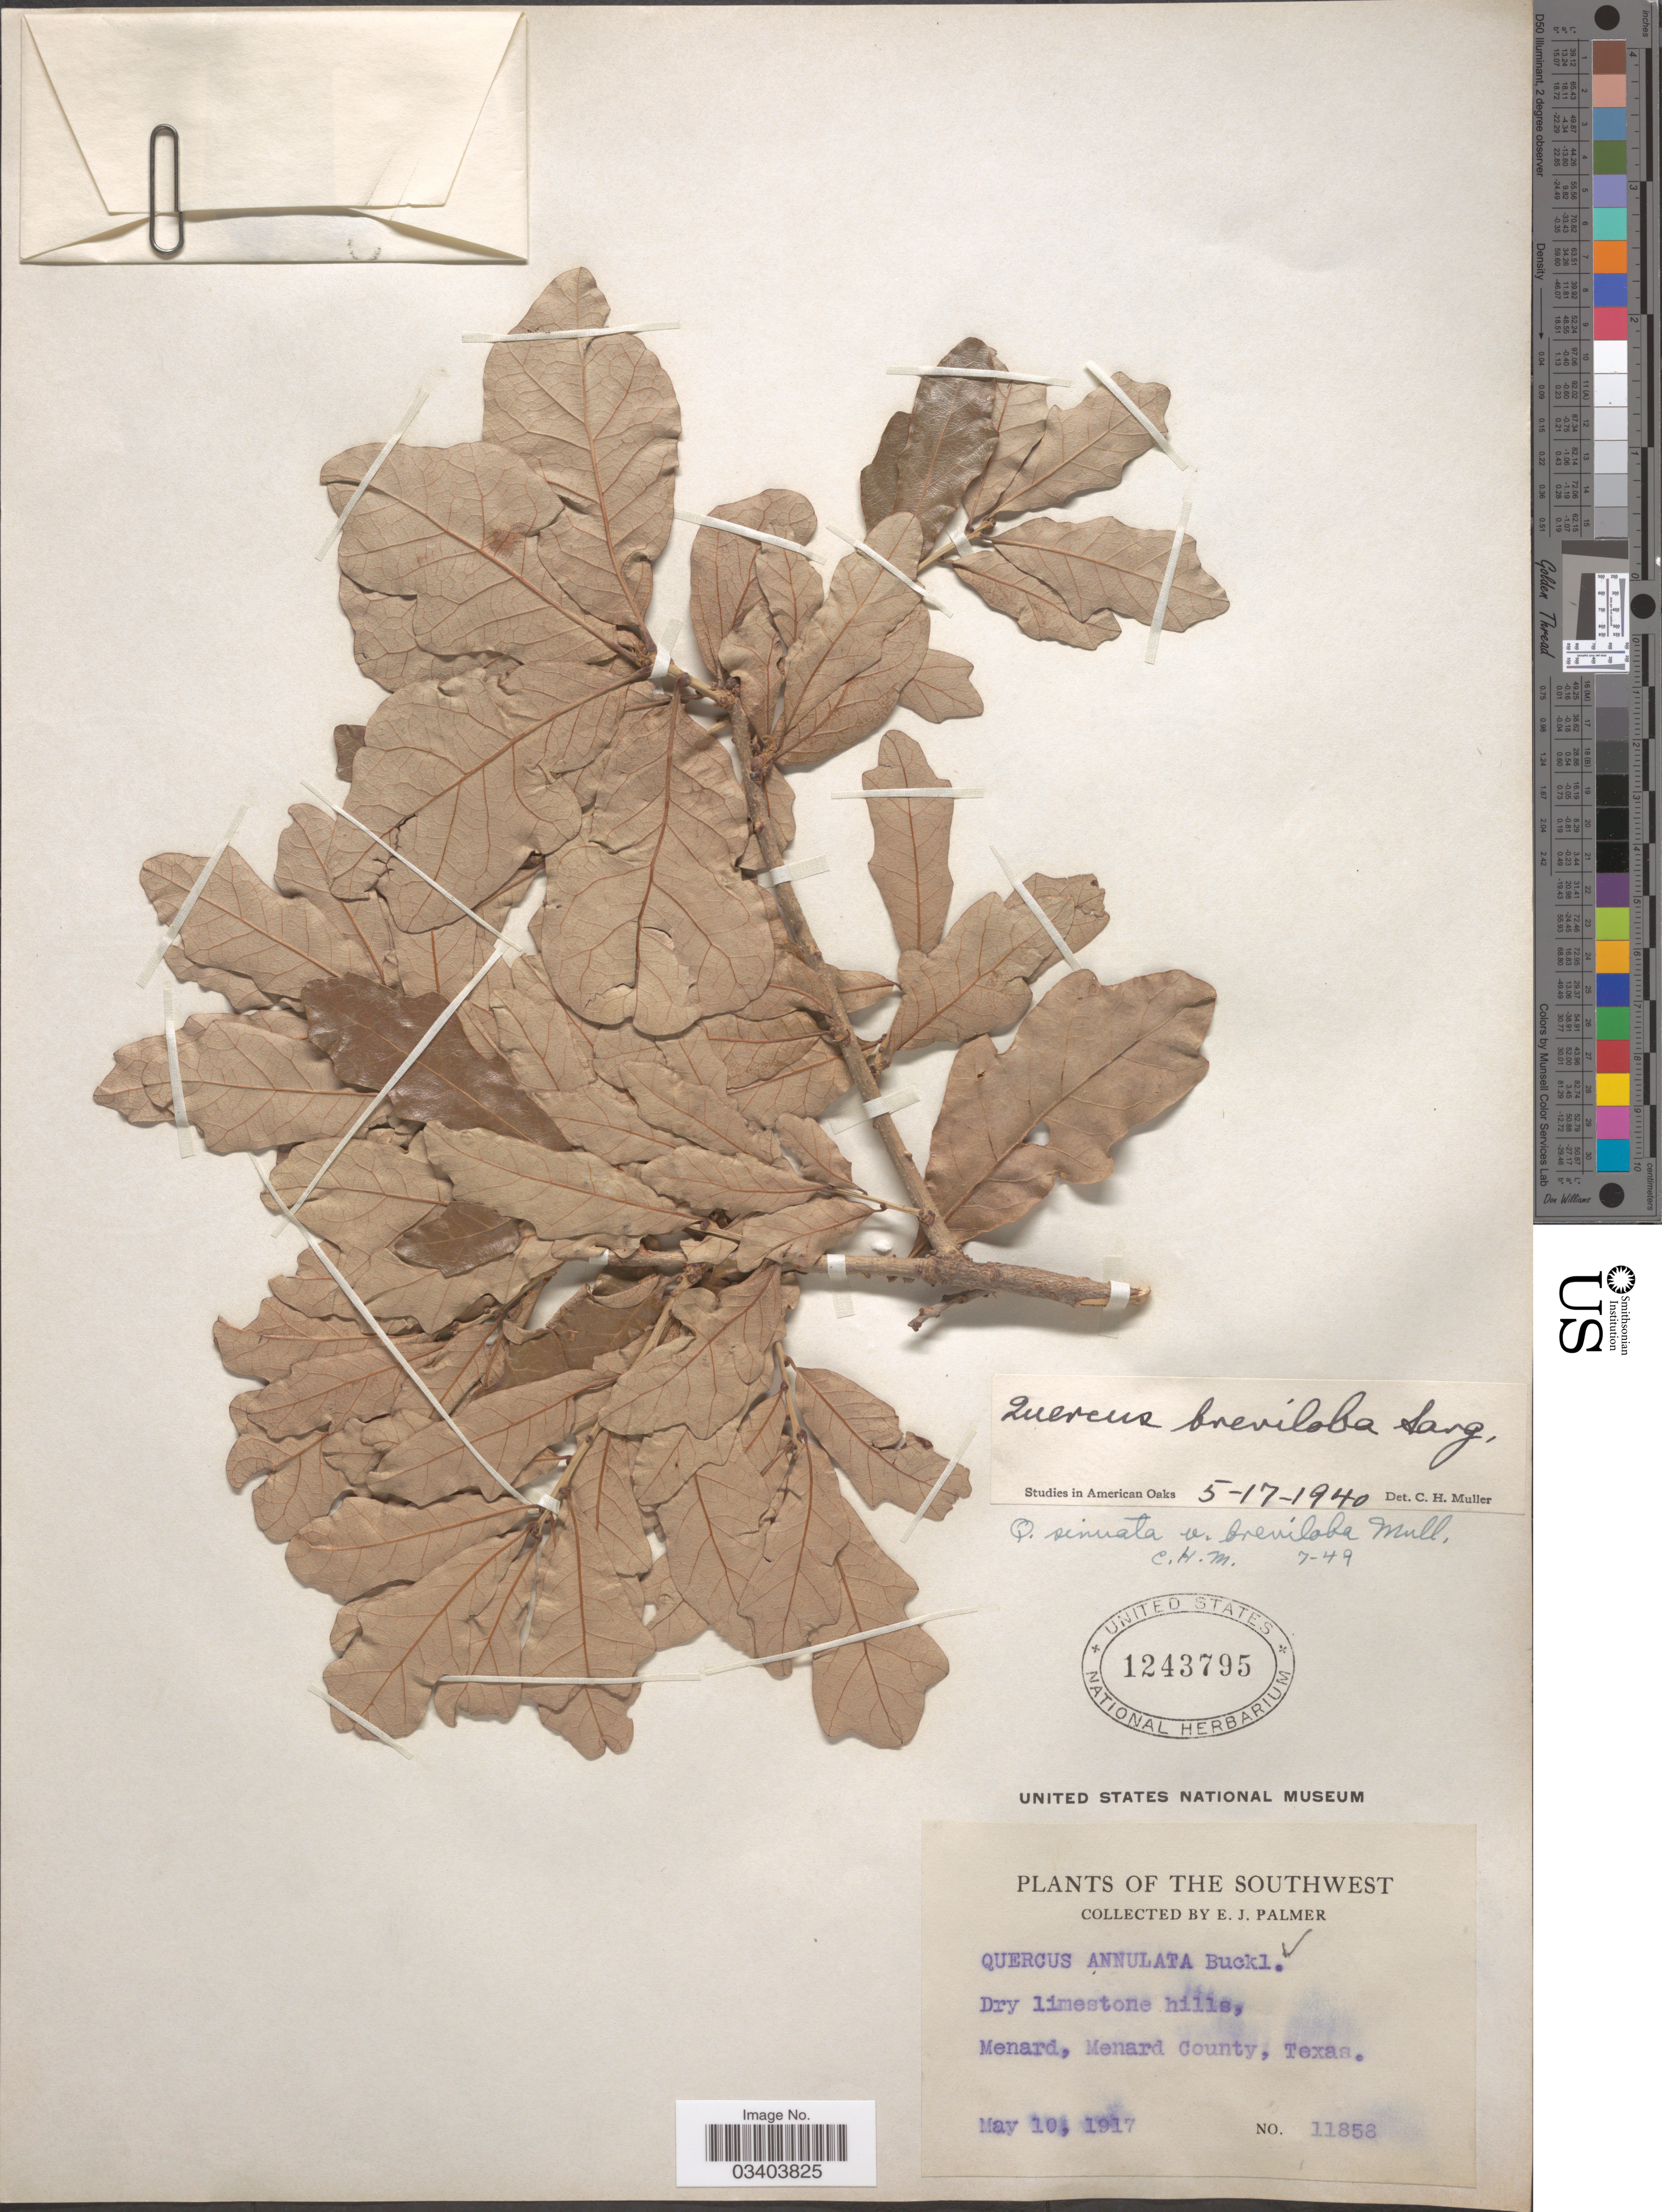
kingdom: Plantae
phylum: Tracheophyta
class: Magnoliopsida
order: Fagales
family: Fagaceae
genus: Quercus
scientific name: Quercus breviloba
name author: (Torr.) Sarg.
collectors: E. J. Palmer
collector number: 11858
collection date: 1917-05-10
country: United States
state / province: Texas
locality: The Southwest. Menard, Menard County.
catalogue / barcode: US 1243795